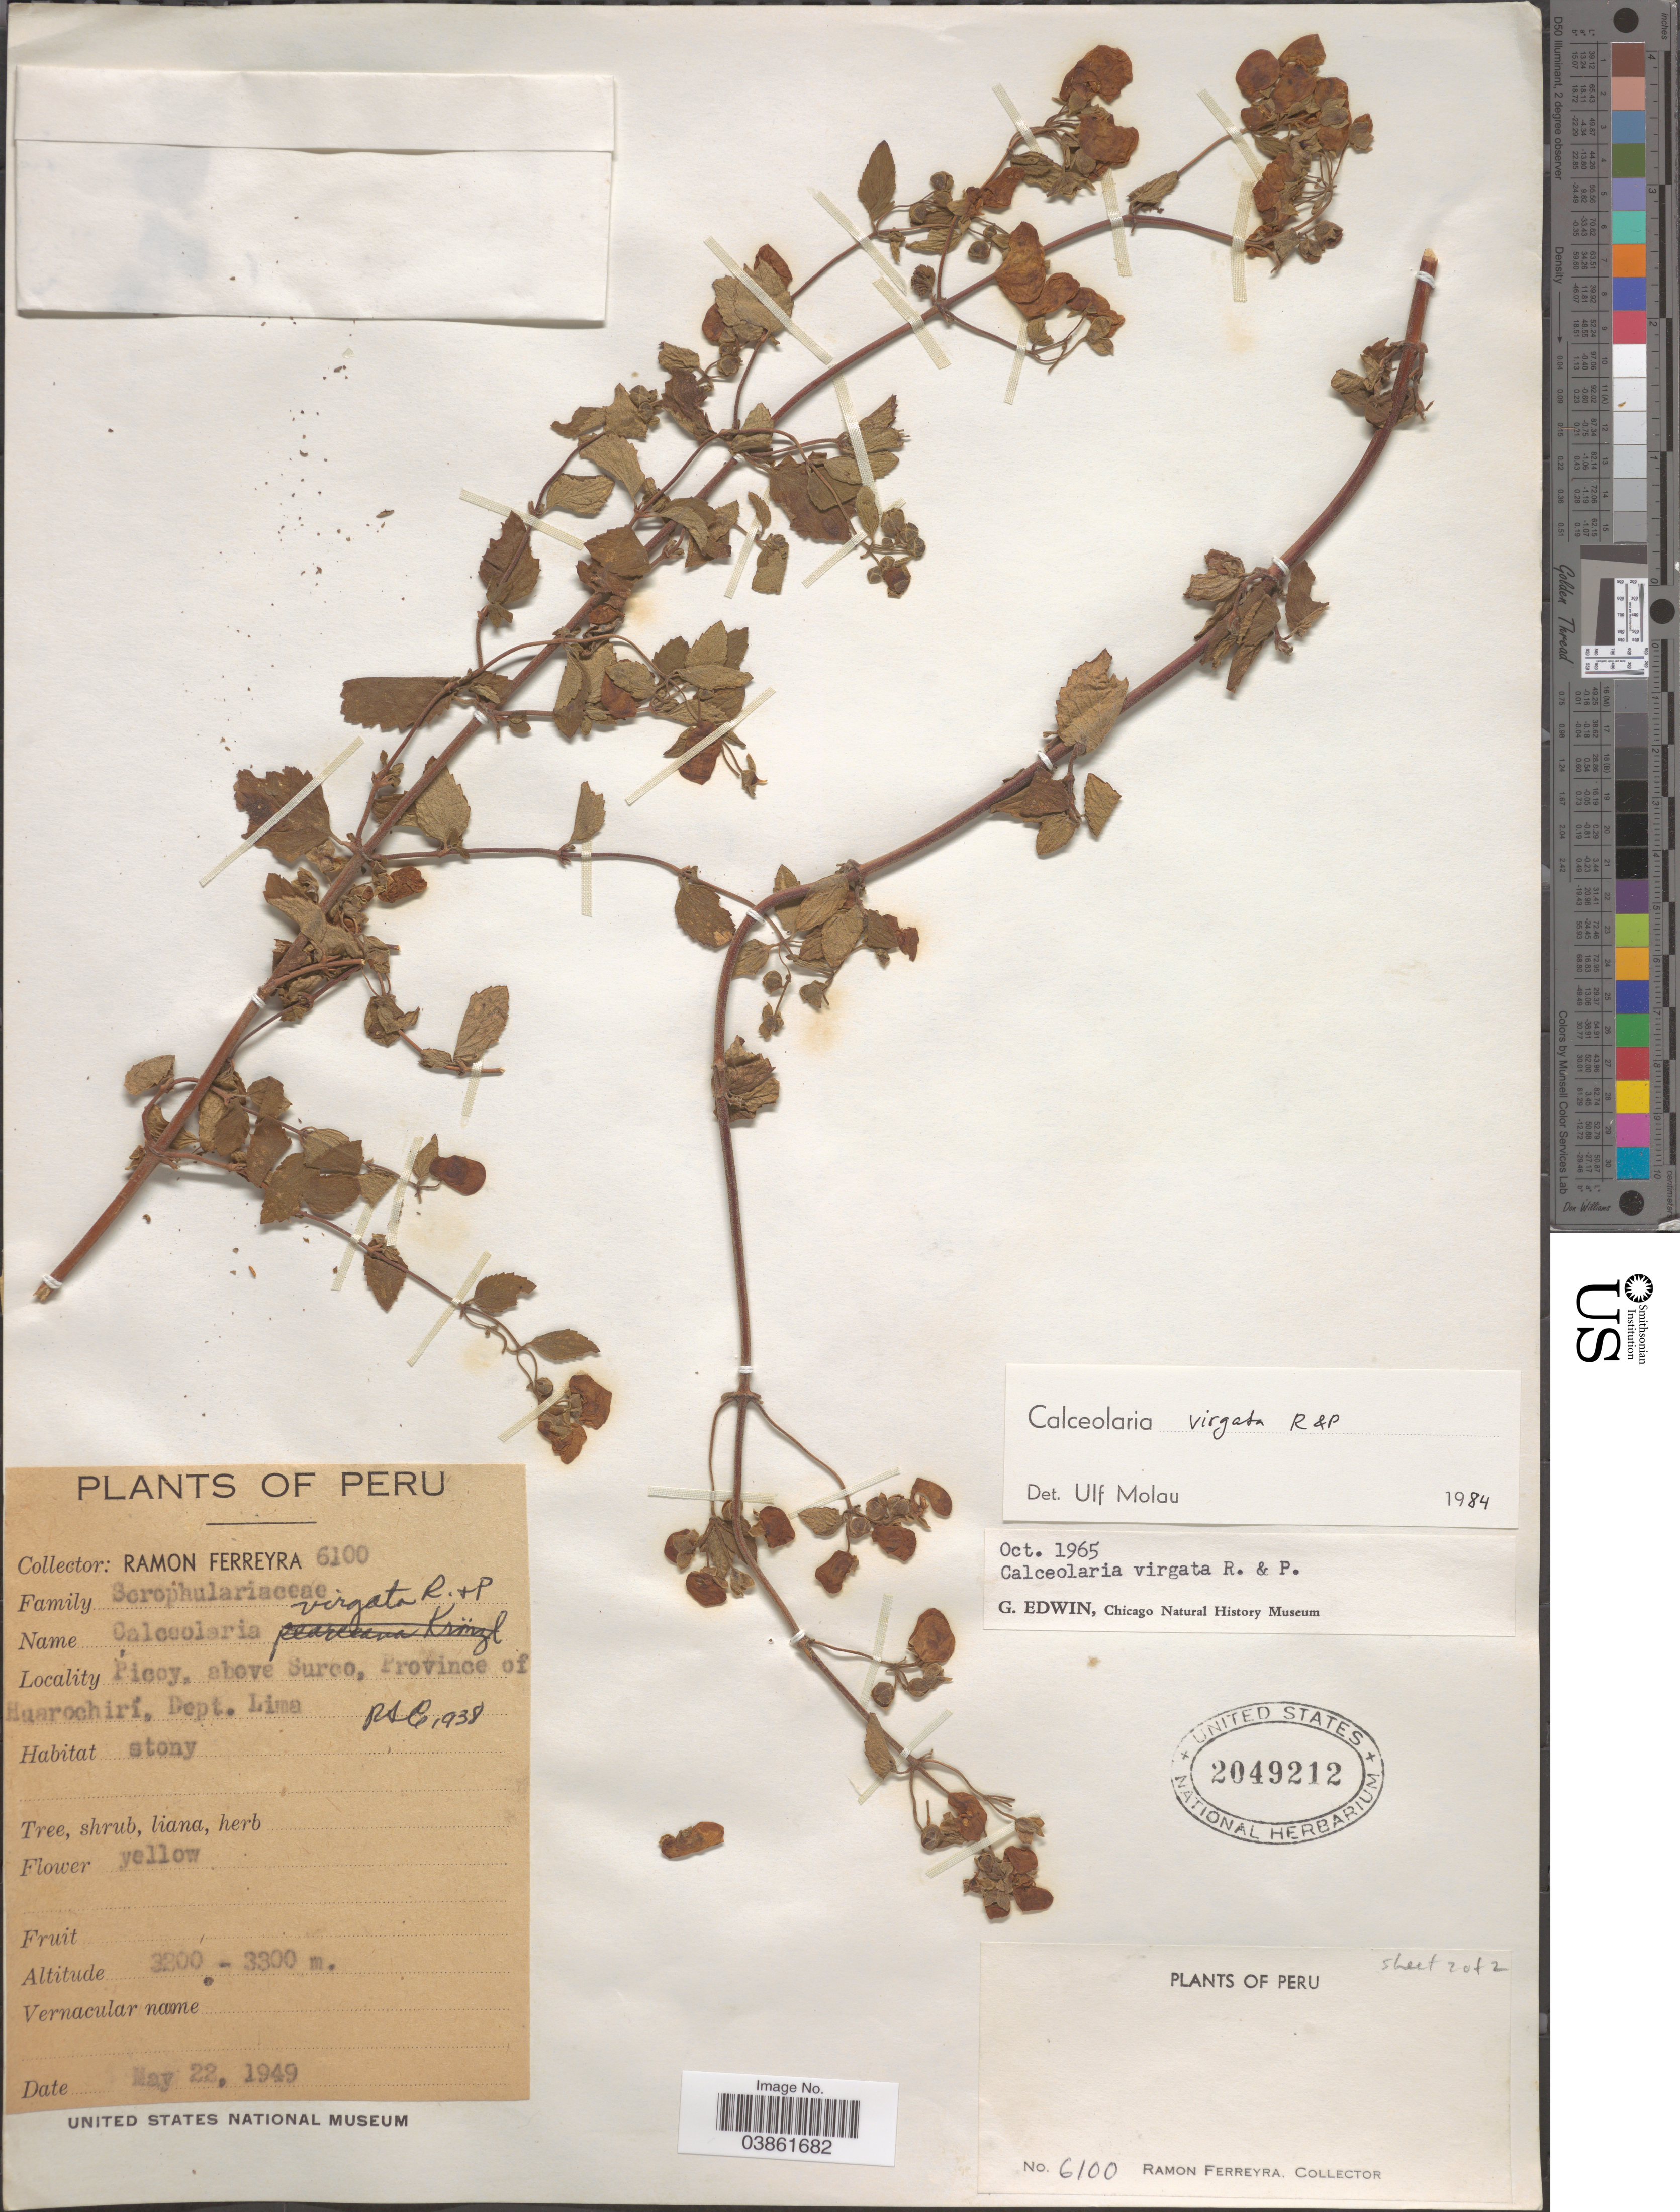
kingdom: Plantae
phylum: Tracheophyta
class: Magnoliopsida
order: Lamiales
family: Calceolariaceae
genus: Calceolaria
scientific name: Calceolaria virgata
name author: Ruiz & Pav.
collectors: R. A. Ferreyra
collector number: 6100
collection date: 1949-05-22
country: Peru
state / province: Lima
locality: Picoy, above Surco, Province of Huarorichí, Dept. Lima.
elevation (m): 3200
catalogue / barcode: US 2049212